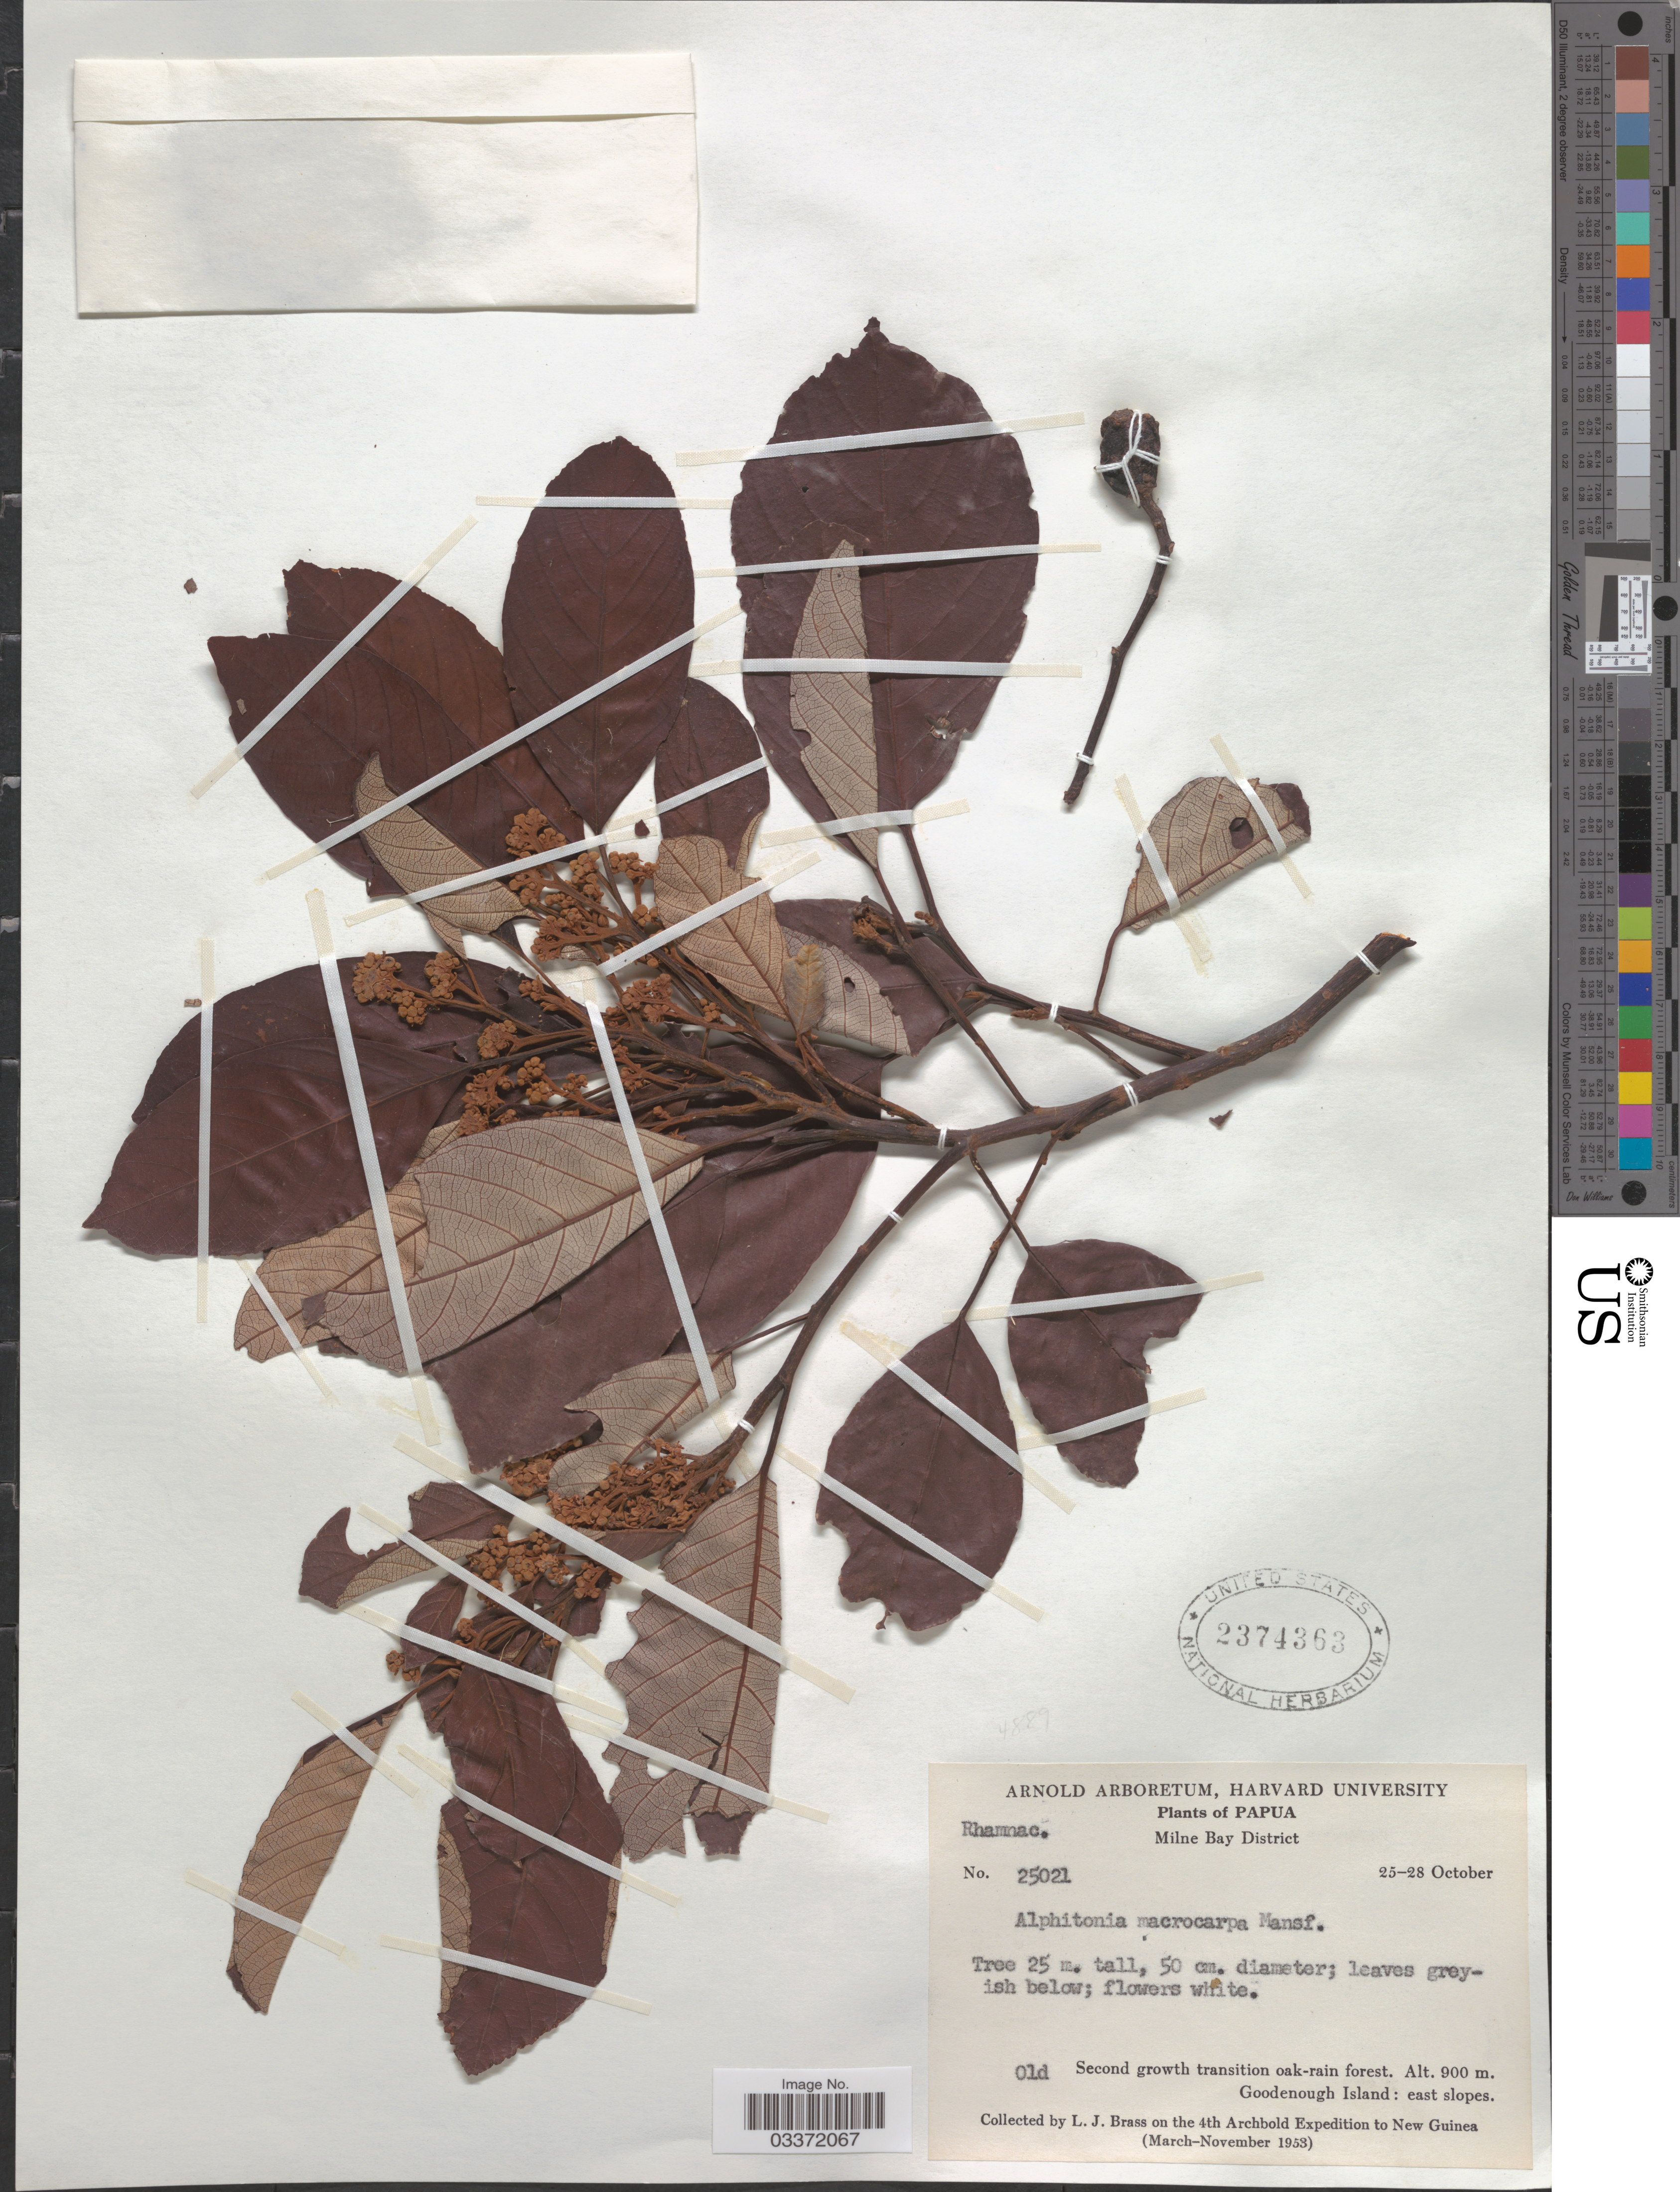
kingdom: Plantae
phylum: Tracheophyta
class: Magnoliopsida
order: Rosales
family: Rhamnaceae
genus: Alphitonia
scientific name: Alphitonia macrocarpa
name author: Mansf.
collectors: L. J. Brass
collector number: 25021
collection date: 1953-10-25/1953-10-28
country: Papua New Guinea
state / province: Milne Bay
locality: Papua. Milne Bay District. Goodenough Island: east slopes. New Guinea.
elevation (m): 900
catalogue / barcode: US 2374363